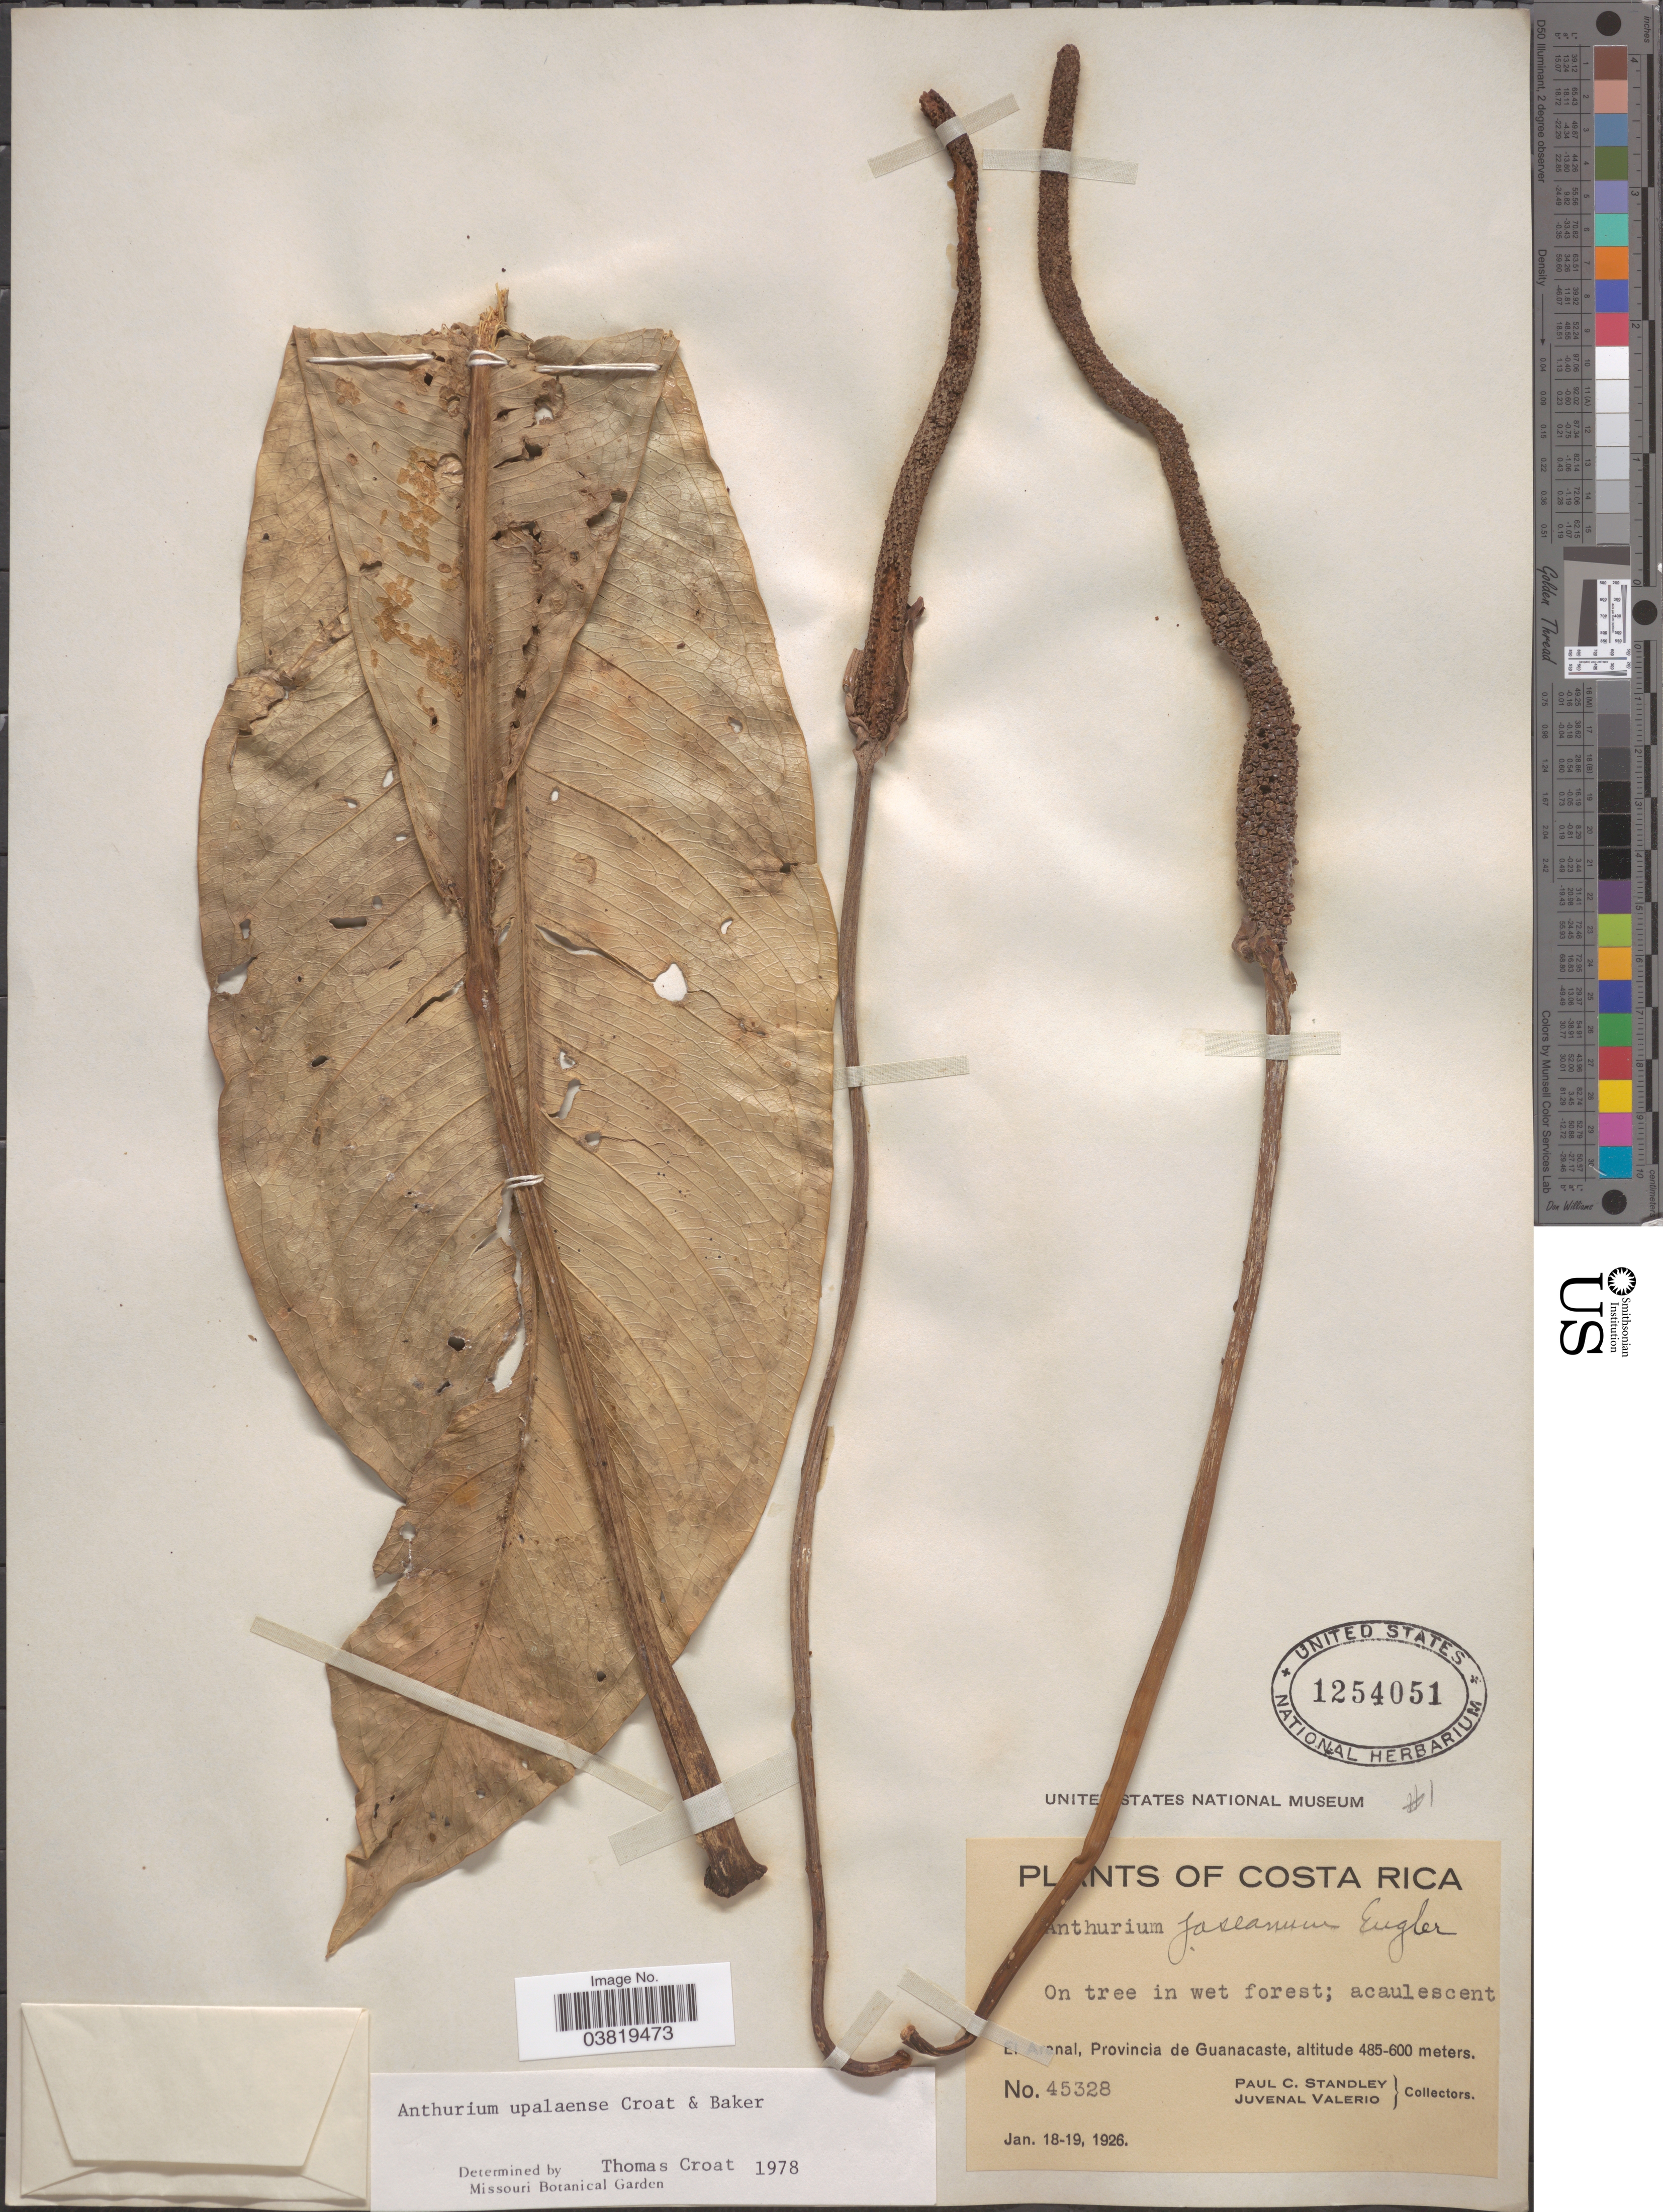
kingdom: Plantae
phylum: Tracheophyta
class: Liliopsida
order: Alismatales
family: Araceae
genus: Anthurium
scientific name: Anthurium upalaense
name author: Croat & R.A. Baker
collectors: P. C. Standley & J. Valerio R.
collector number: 45328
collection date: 1926-01-18/1926-01-19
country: Costa Rica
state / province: Guanacaste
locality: El Arenal.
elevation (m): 485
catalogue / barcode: US 1254051